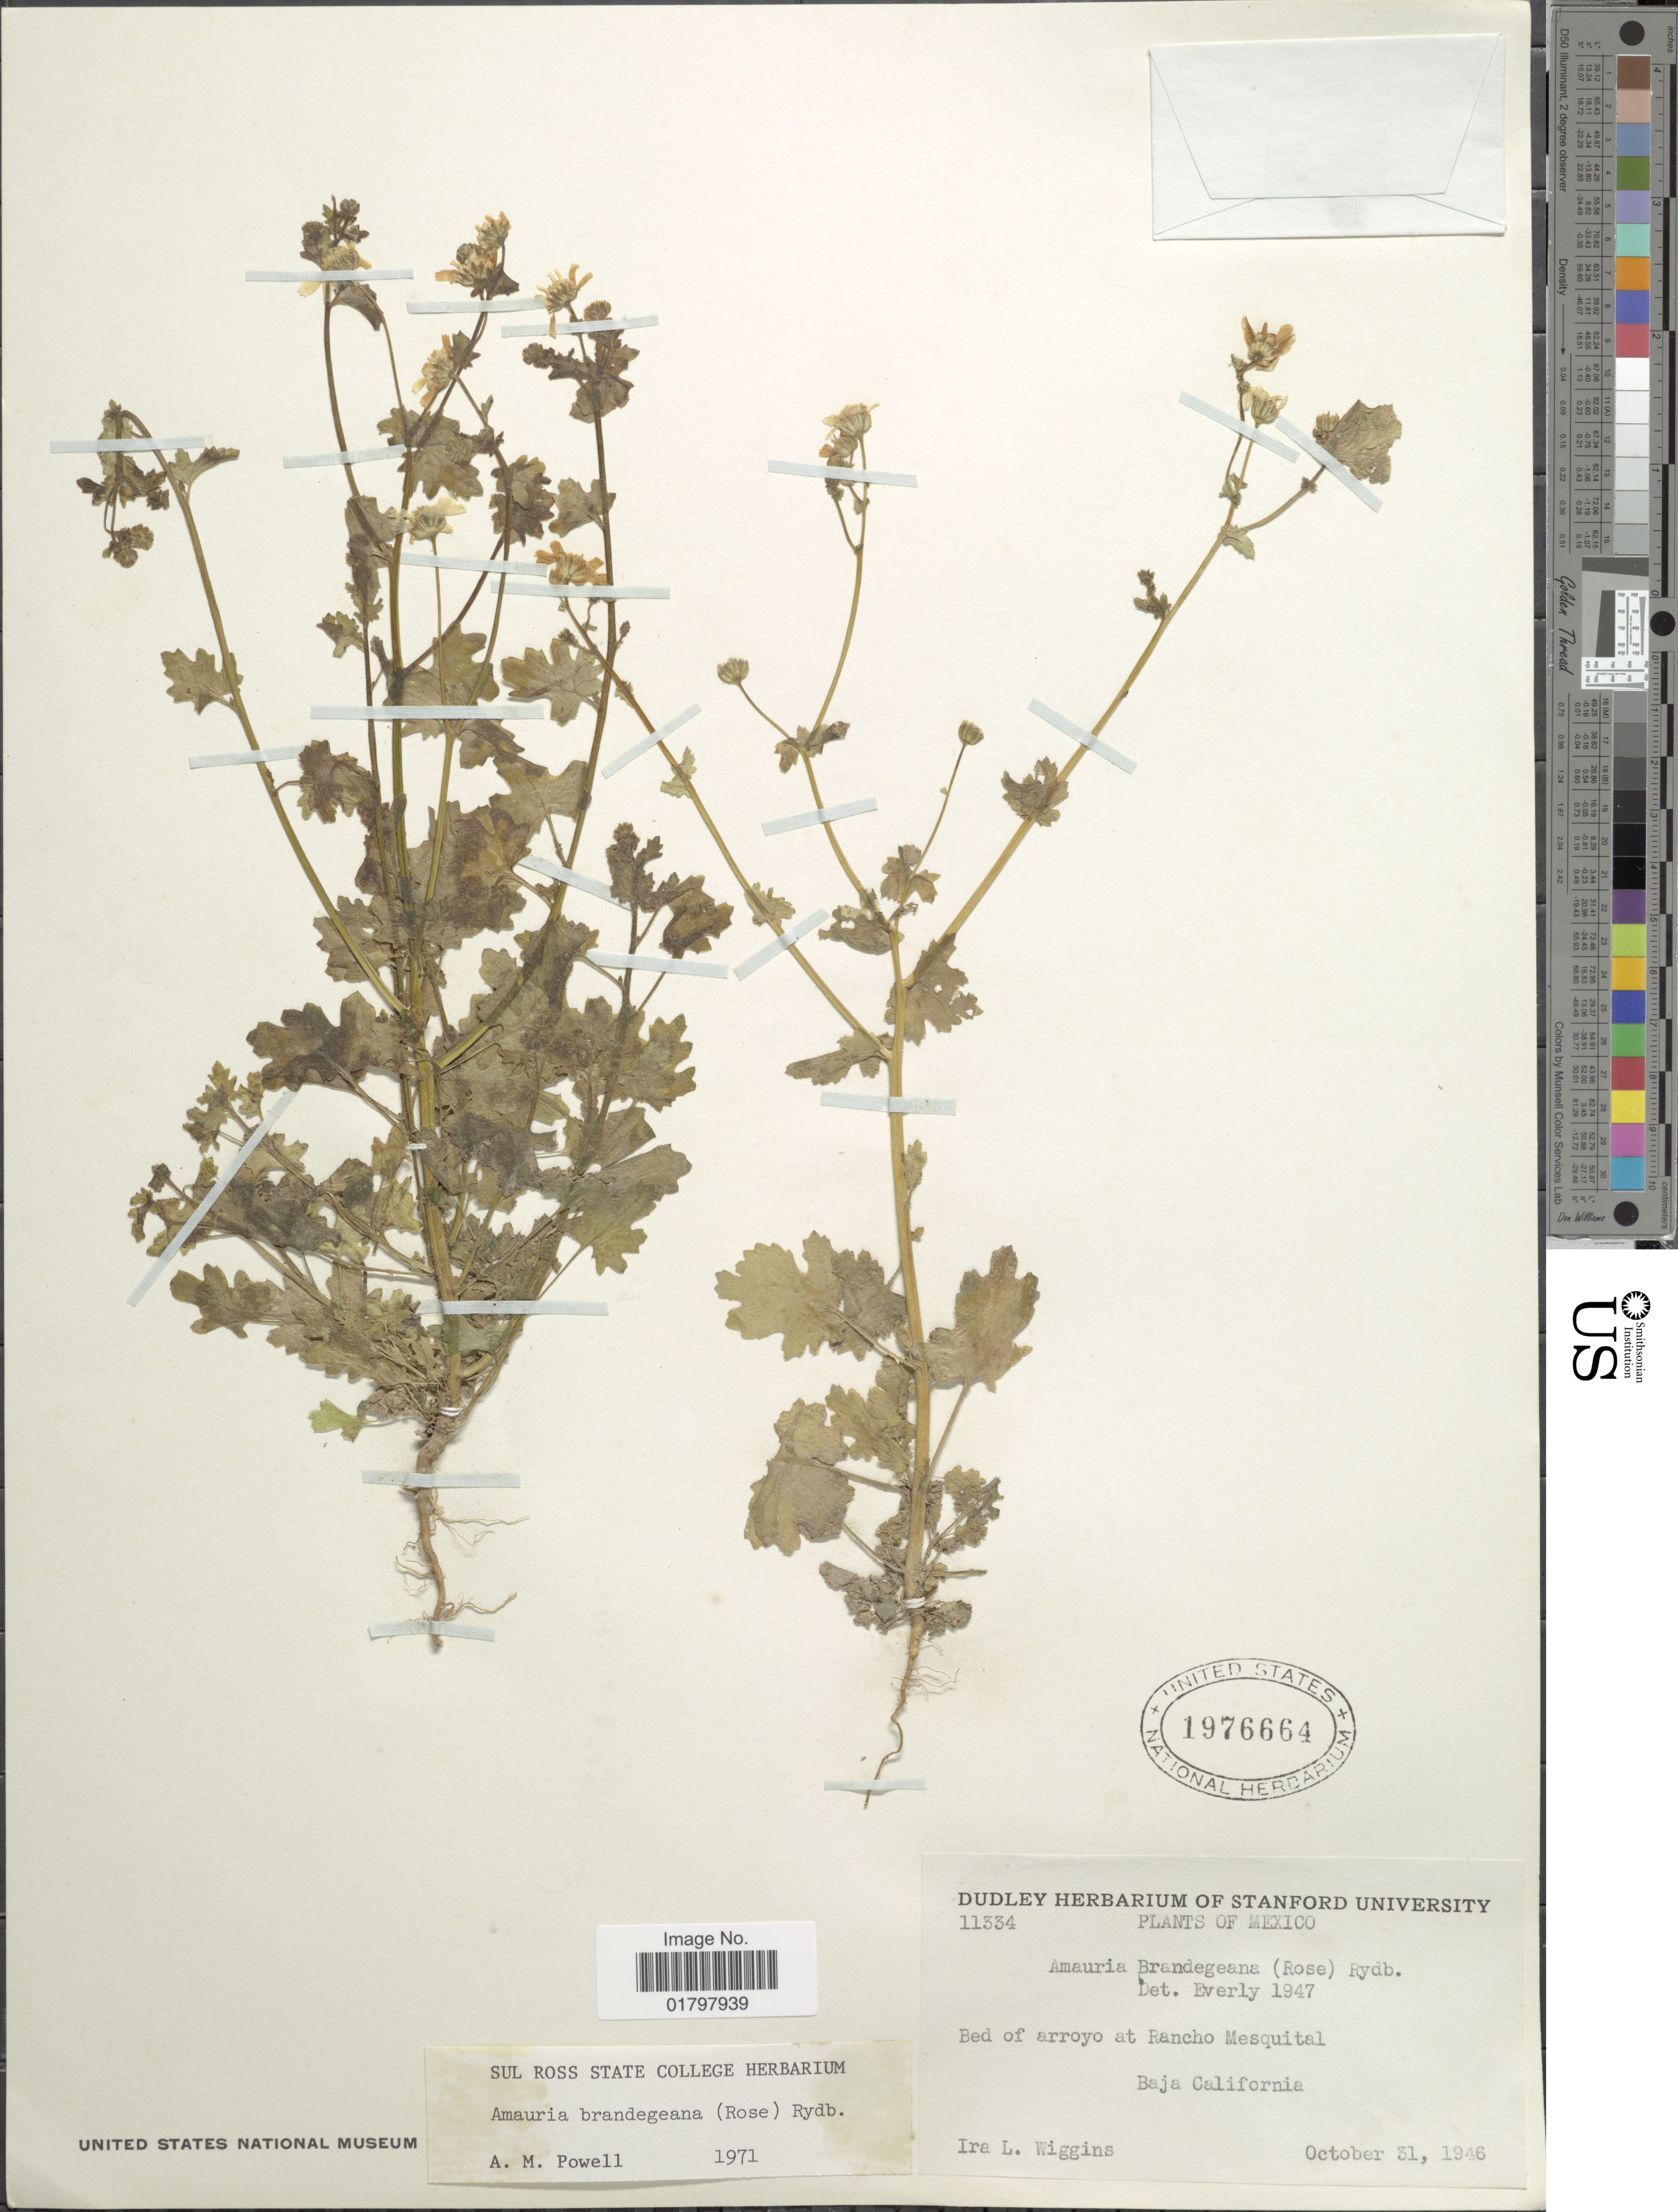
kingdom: Plantae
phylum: Tracheophyta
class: Magnoliopsida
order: Asterales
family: Asteraceae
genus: Amauria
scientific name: Amauria brandegeana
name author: (Rose) Rydb.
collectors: I. L. Wiggins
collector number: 11334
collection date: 1946-10-31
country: Mexico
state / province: Baja California Sur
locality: Bed of arroyo at Rancho Mesquital. Baja California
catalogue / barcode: US 1976664